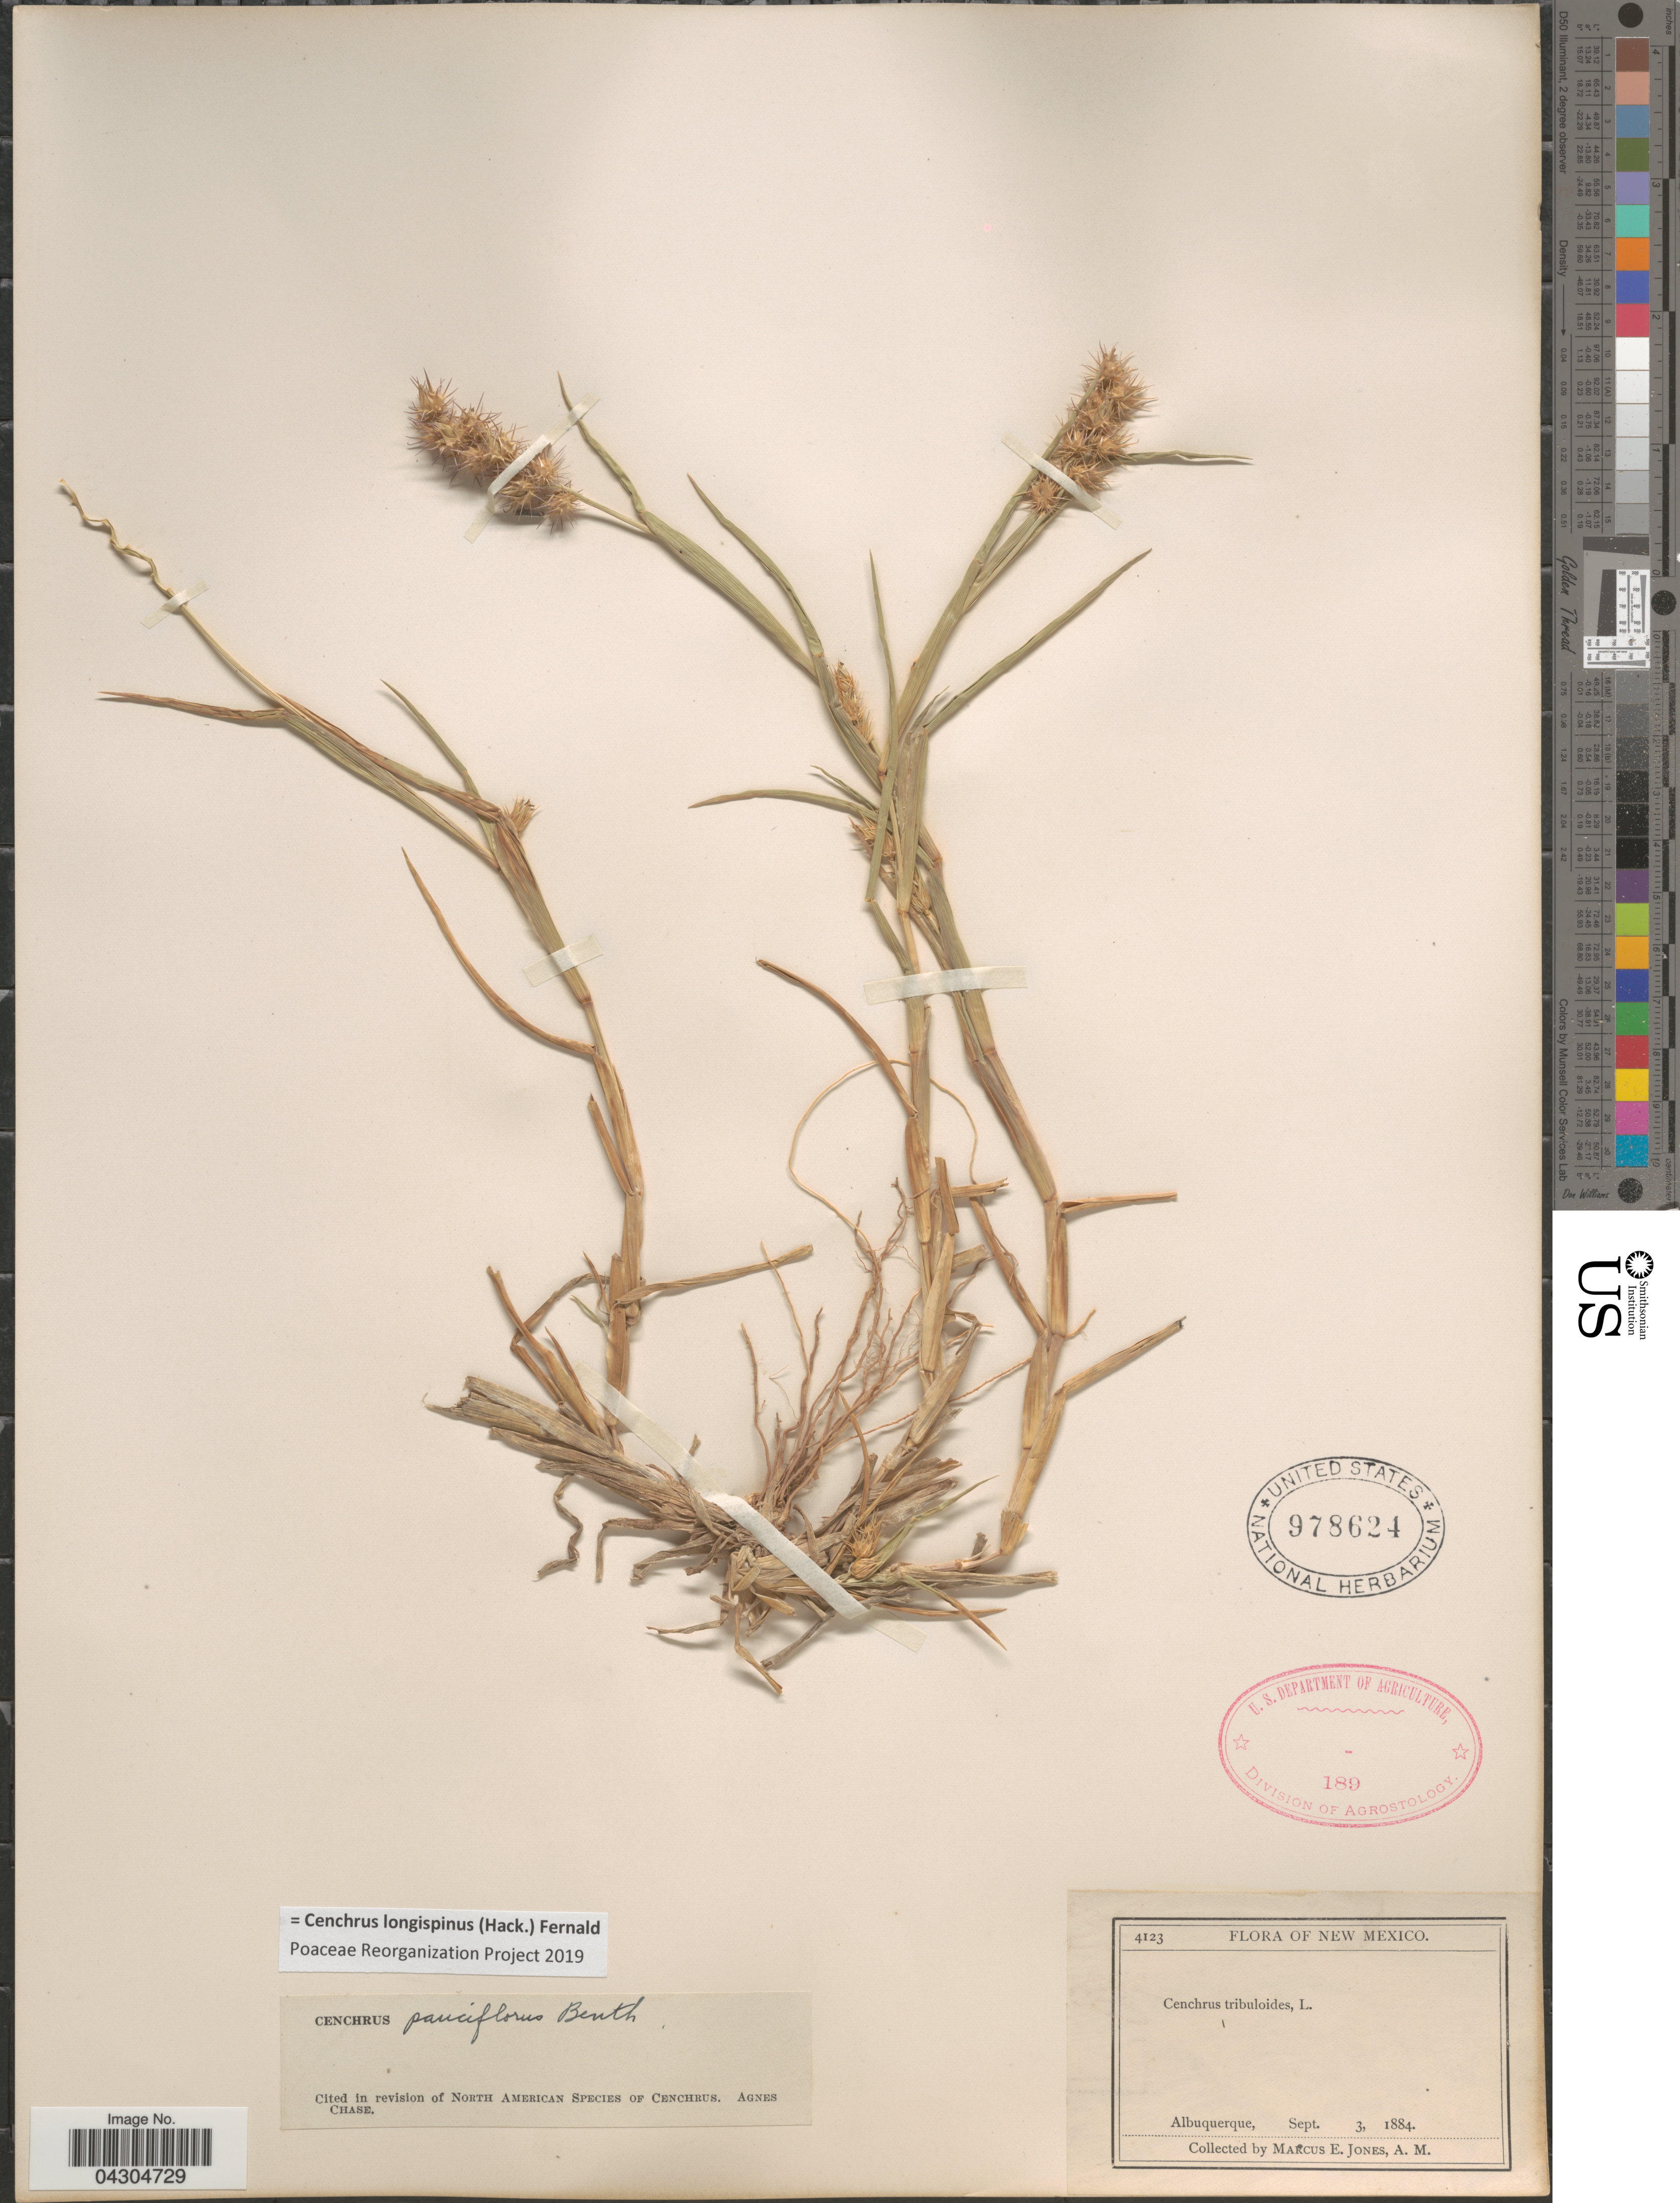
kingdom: Plantae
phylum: Tracheophyta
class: Liliopsida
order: Poales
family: Poaceae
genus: Cenchrus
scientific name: Cenchrus longispinus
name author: (Hack.) Fernald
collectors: M. E. Jones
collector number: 4123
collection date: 1884-09-03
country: United States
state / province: New Mexico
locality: Albuquerque.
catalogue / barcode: US 978624